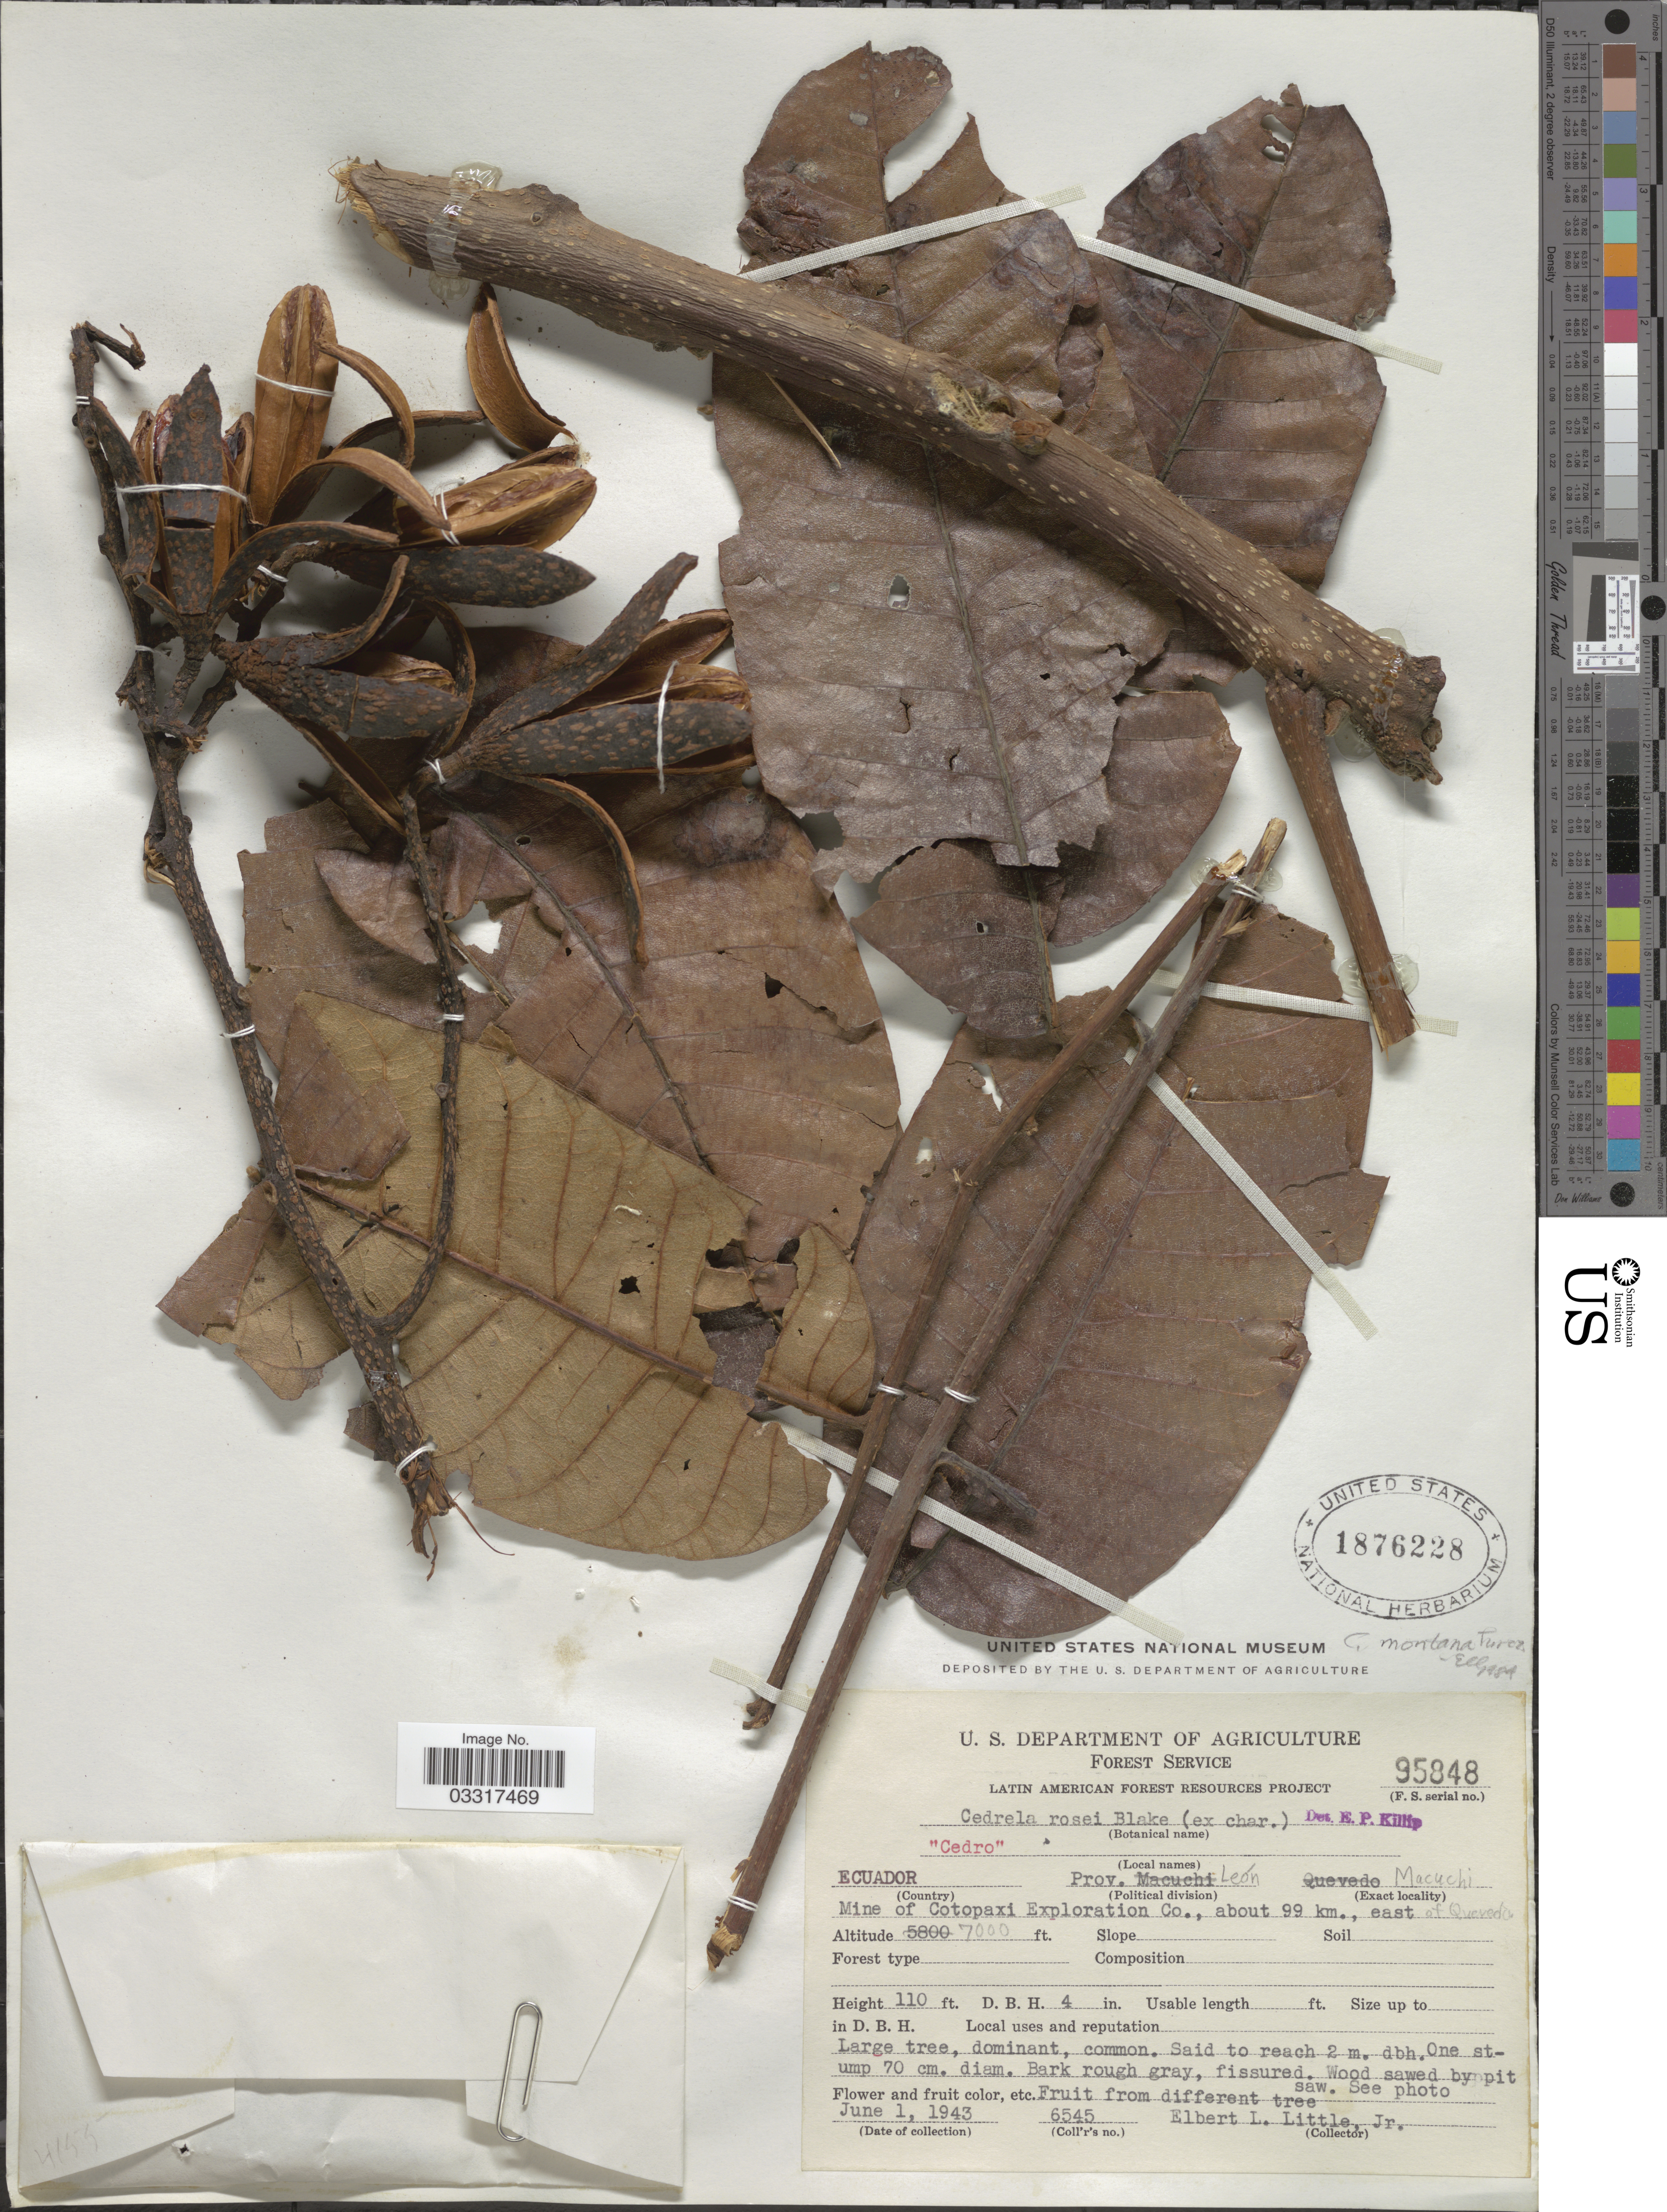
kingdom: Plantae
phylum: Tracheophyta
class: Magnoliopsida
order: Sapindales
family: Meliaceae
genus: Cedrela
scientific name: Cedrela montana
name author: Moritz ex Turcz.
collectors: E. L. Little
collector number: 6545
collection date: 1943-06-01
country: Ecuador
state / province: Cotopaxi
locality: Prov. León. Macuchi. Mine of Cotopaxi Exploration Co., about 99 km., east of Quevedo.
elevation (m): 2134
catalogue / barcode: US 1876228